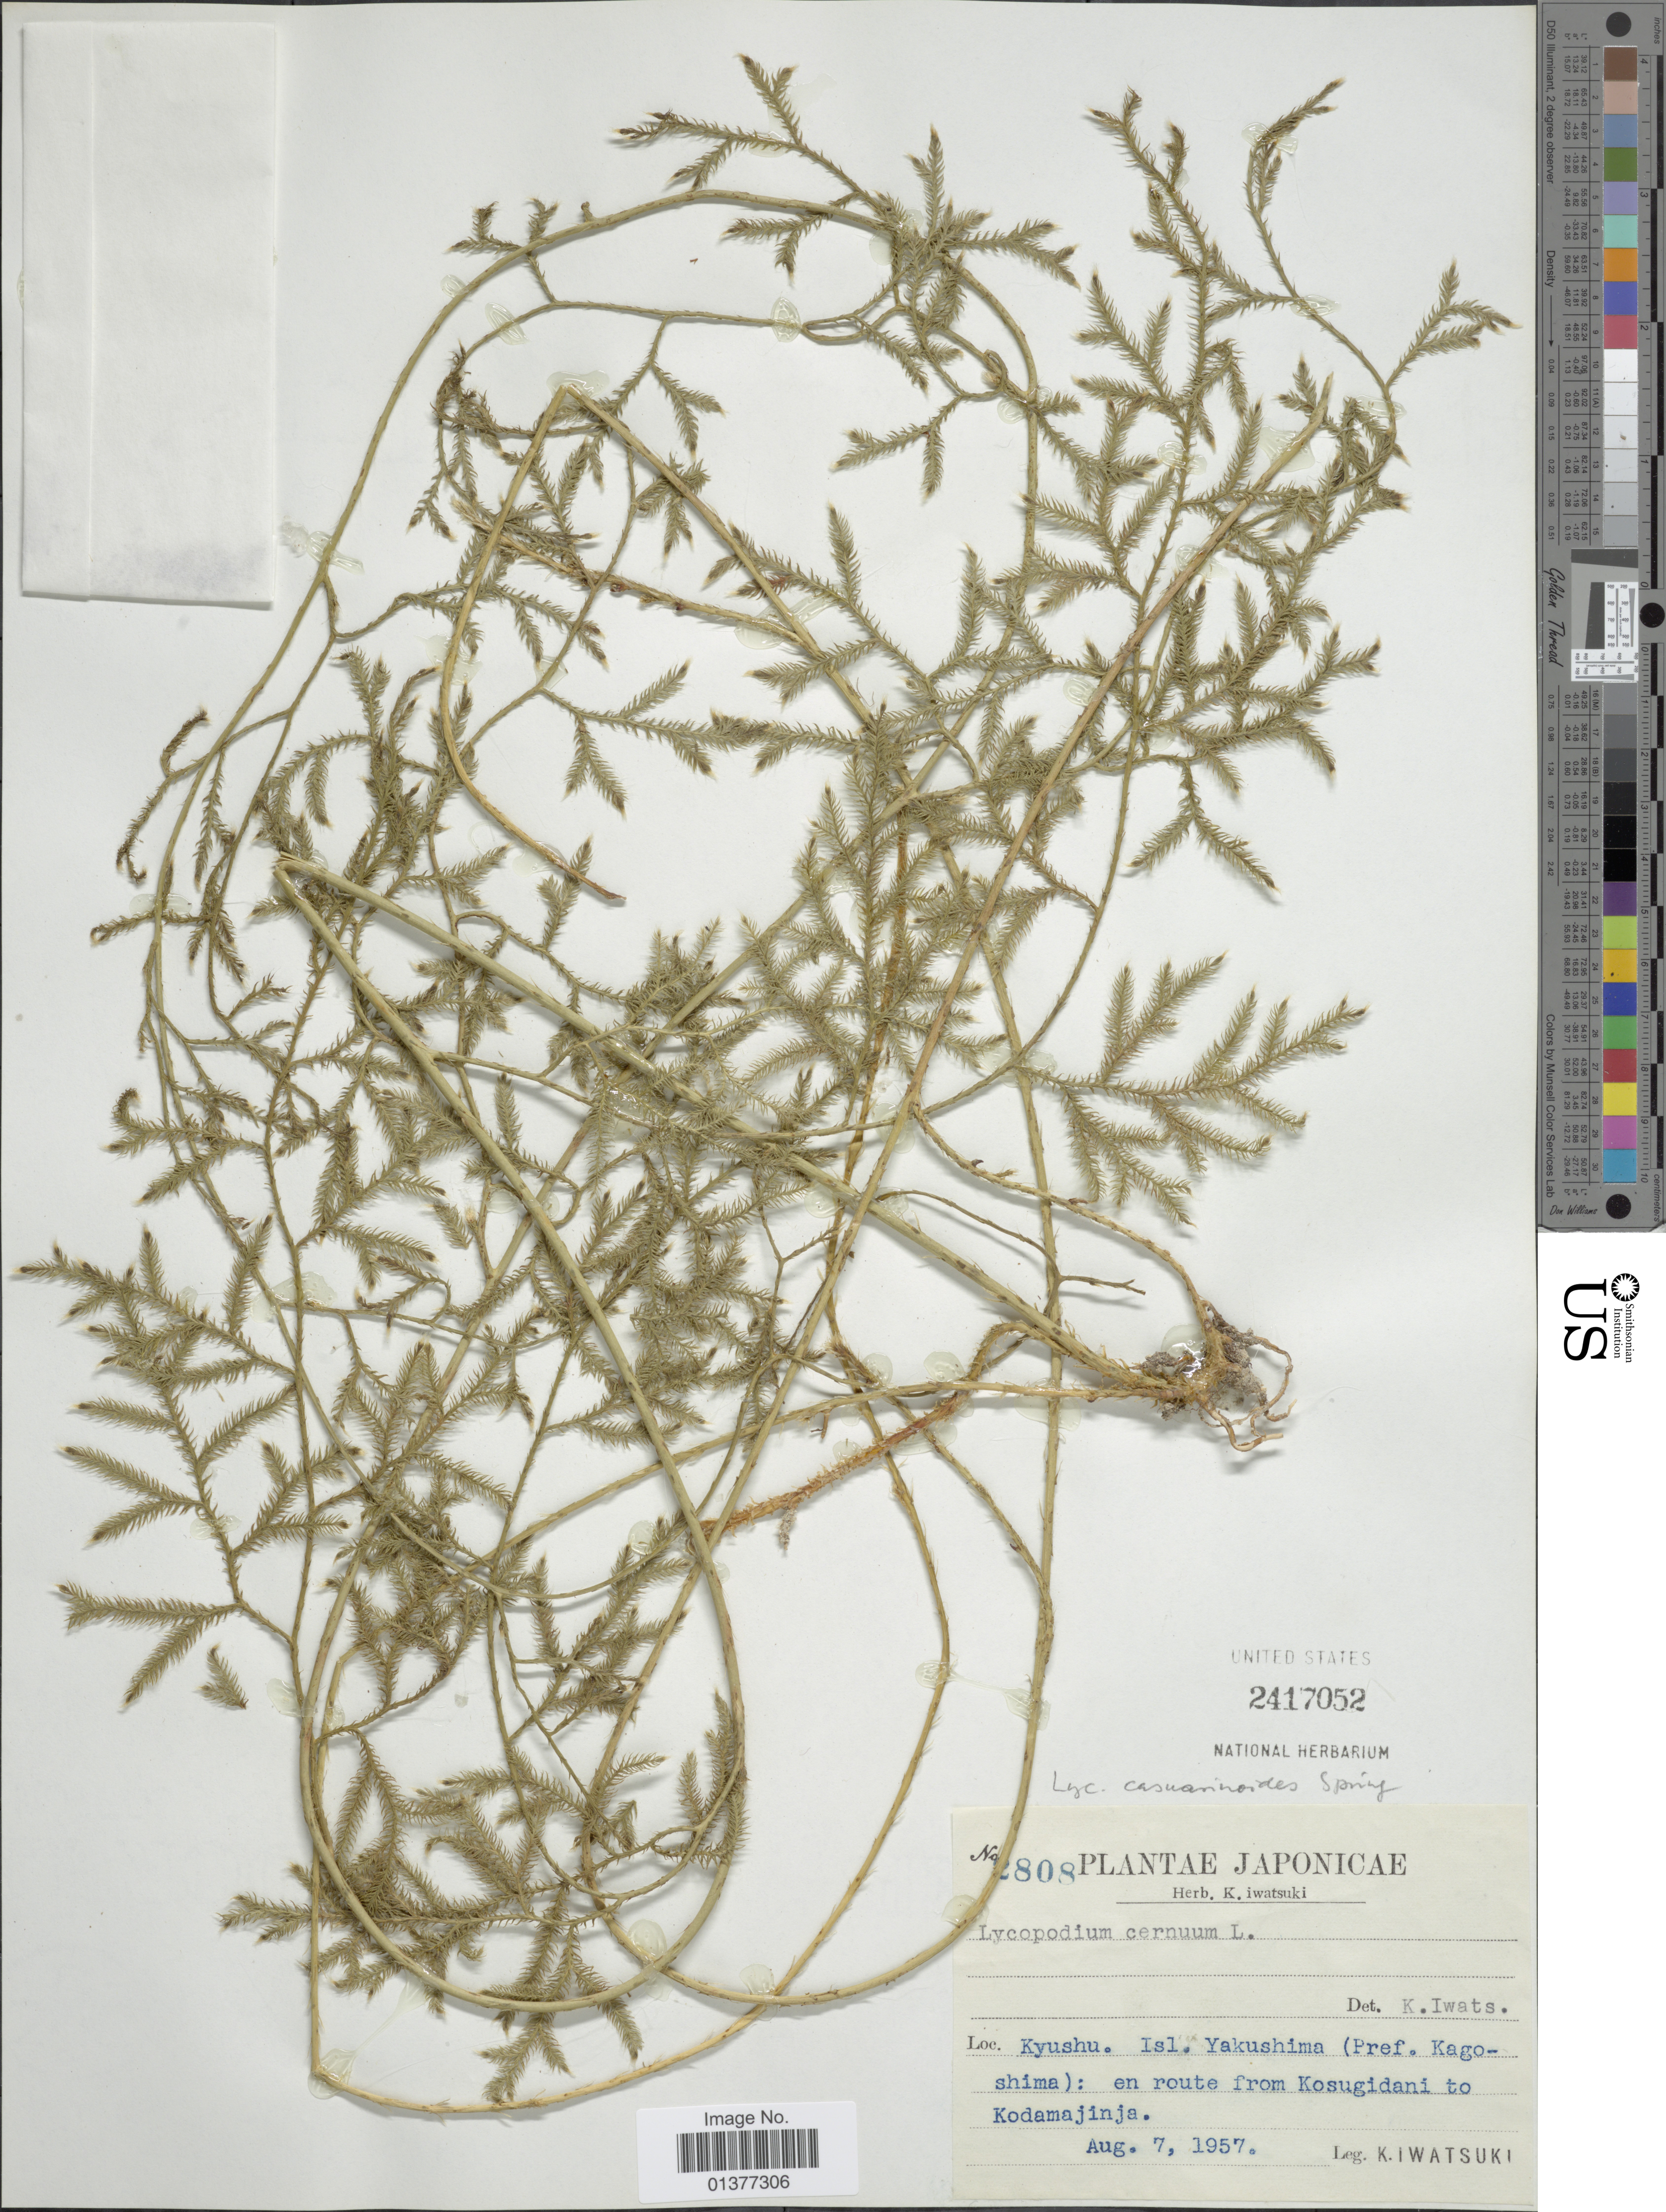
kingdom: Plantae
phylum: Tracheophyta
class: Lycopodiopsida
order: Lycopodiales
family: Lycopodiaceae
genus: Lycopodiastrum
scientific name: Lycopodiastrum casuarinoides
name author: (Spring) Holub ex R.D. Dixit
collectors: K. Iwatsuki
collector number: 2808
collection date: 1957-08-07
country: Japan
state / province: Kagosima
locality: Kyushu. Isl. Yakushima(pref. Kagoshima): en route from Kosugidani to Kodamajinja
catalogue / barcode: US 2417052